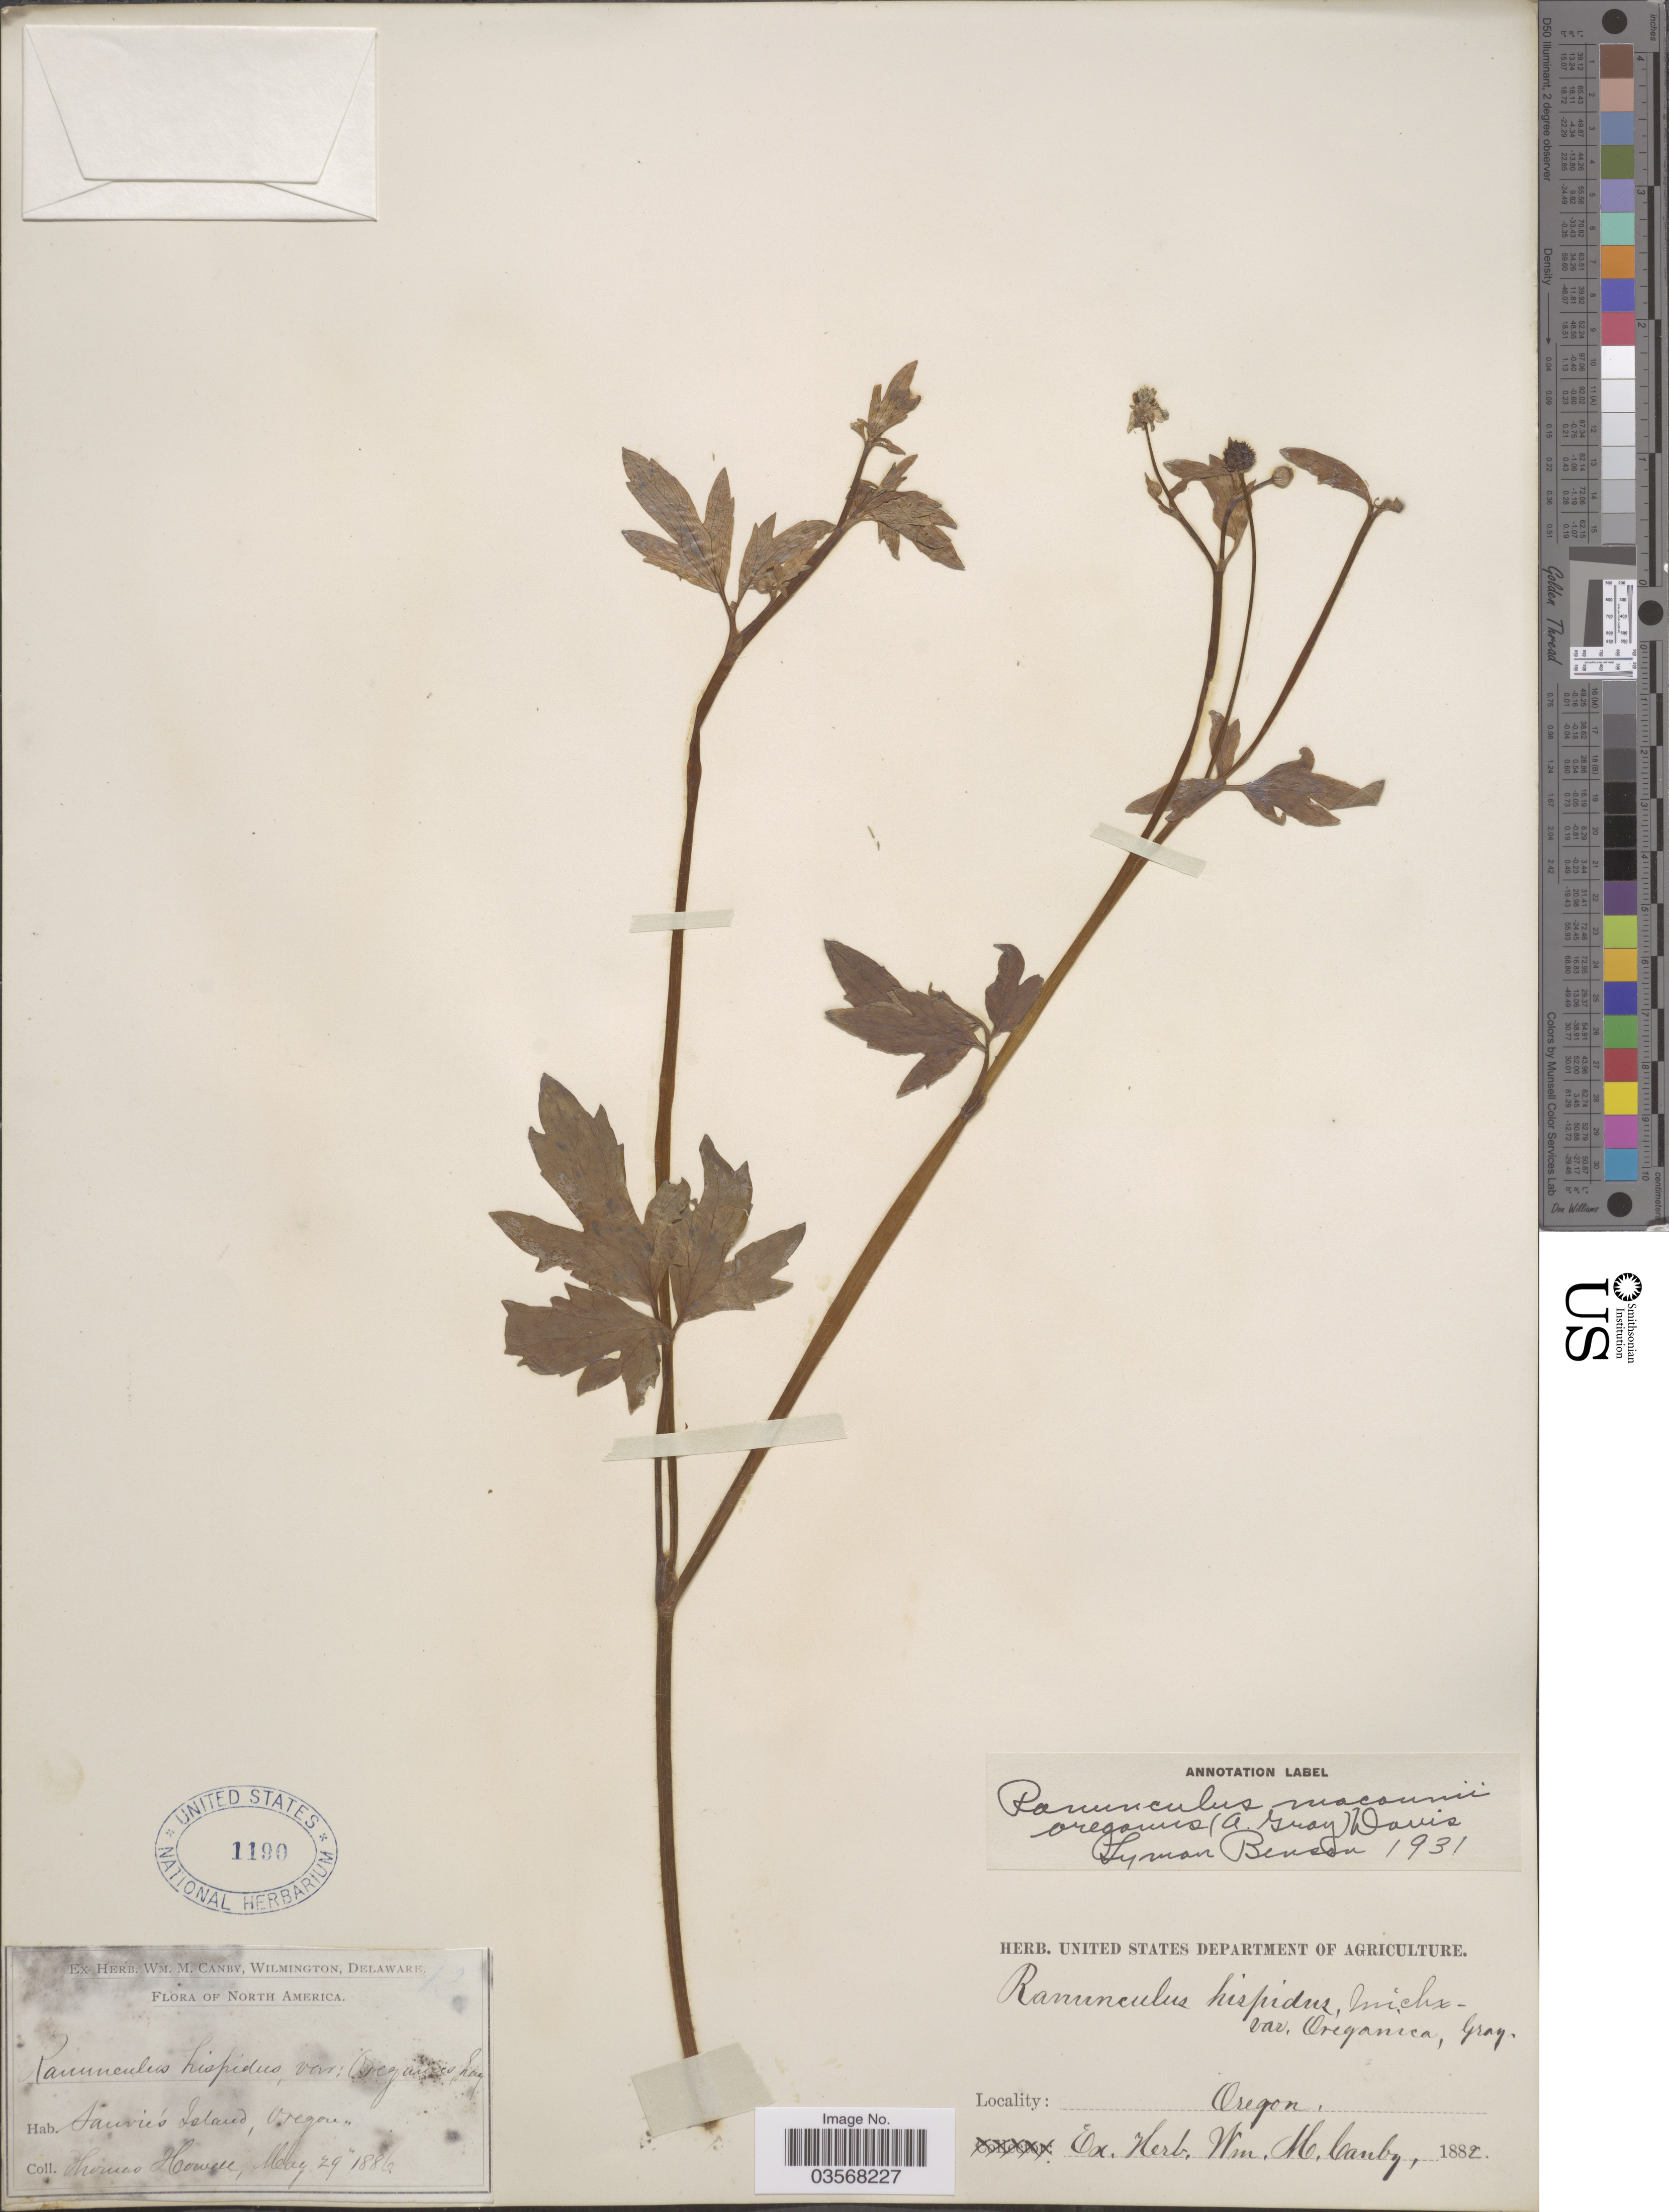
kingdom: Plantae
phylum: Tracheophyta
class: Magnoliopsida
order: Ranunculales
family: Ranunculaceae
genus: Ranunculus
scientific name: Ranunculus oreganus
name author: (A. Gray) J.T. Howell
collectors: H. Howell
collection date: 1886-05-29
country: United States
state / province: Oregon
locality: Sauvie's Island.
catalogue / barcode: US 1190